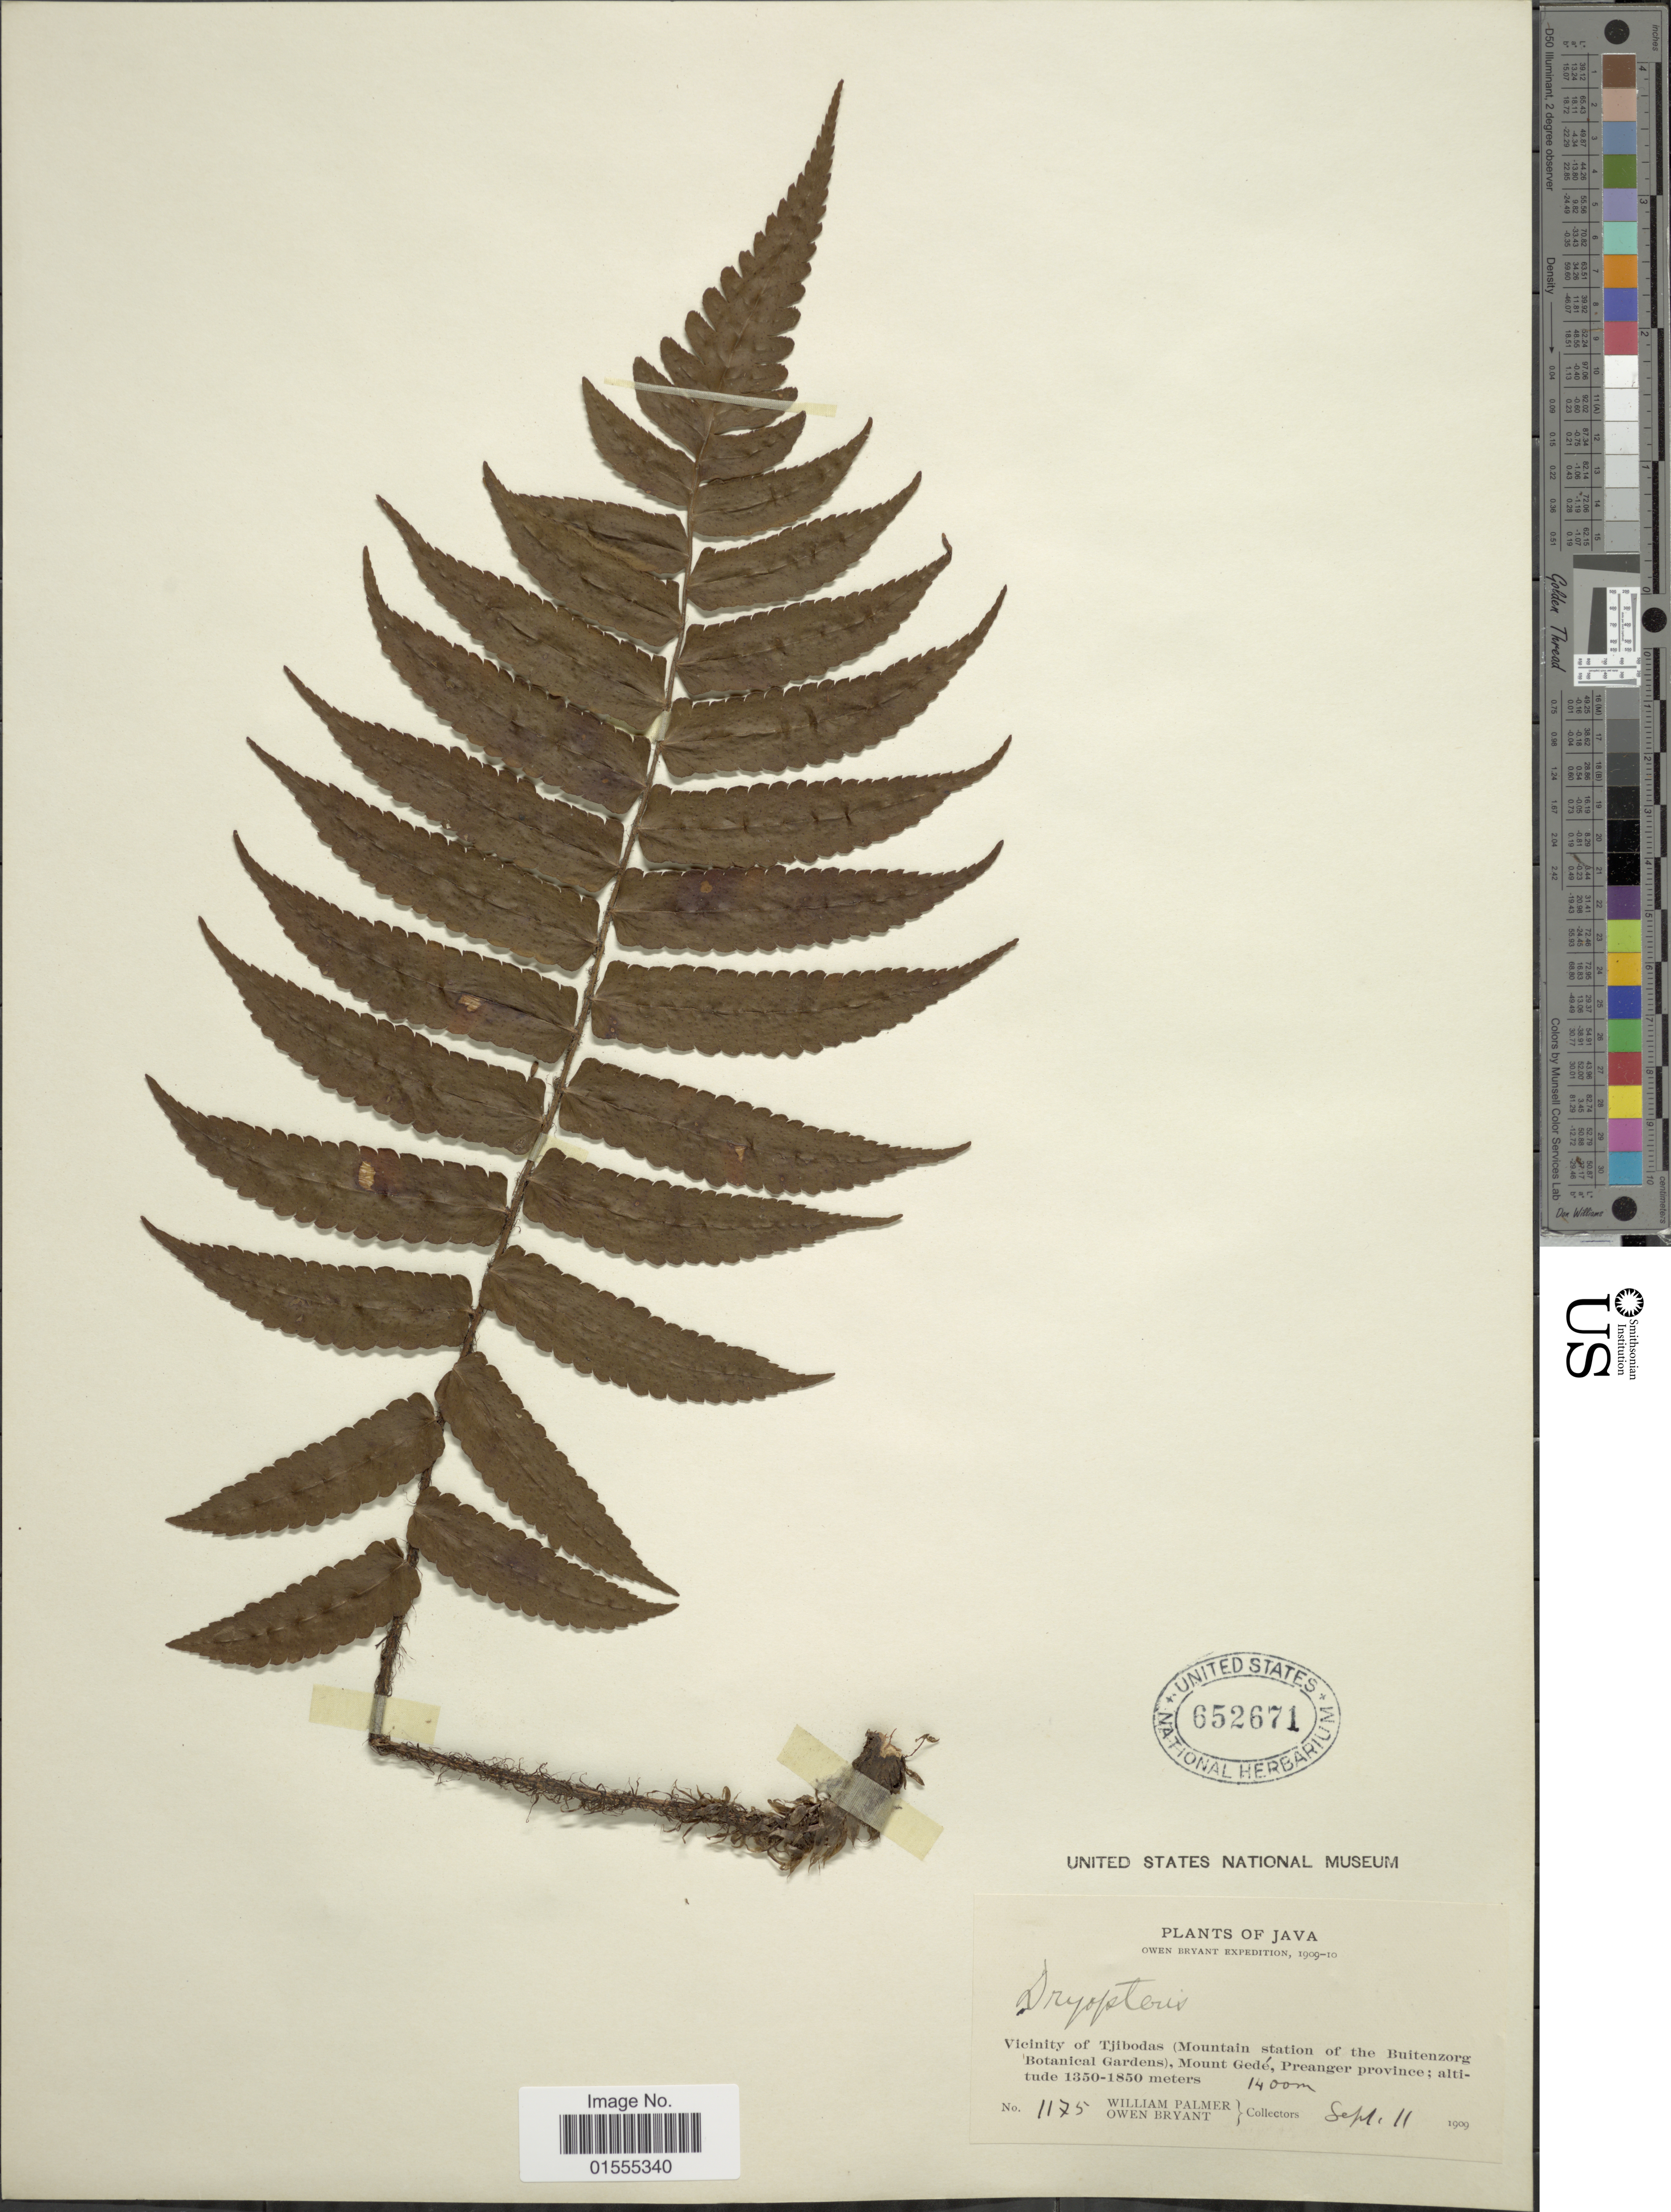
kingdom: Plantae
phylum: Tracheophyta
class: Polypodiopsida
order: Polypodiales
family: Dryopteridaceae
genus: Dryopteris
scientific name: Dryopteris hirtipes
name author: (Blume) Kuntze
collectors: W. Palmer & O. Bryant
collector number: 1175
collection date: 1909-09-11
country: Indonesia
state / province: Java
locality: Vicinity of Tjibodas (Mountain station of the Buitenzorg Botanical Gardens), Mount Gedé, Preanger province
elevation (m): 1400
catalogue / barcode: US 652671